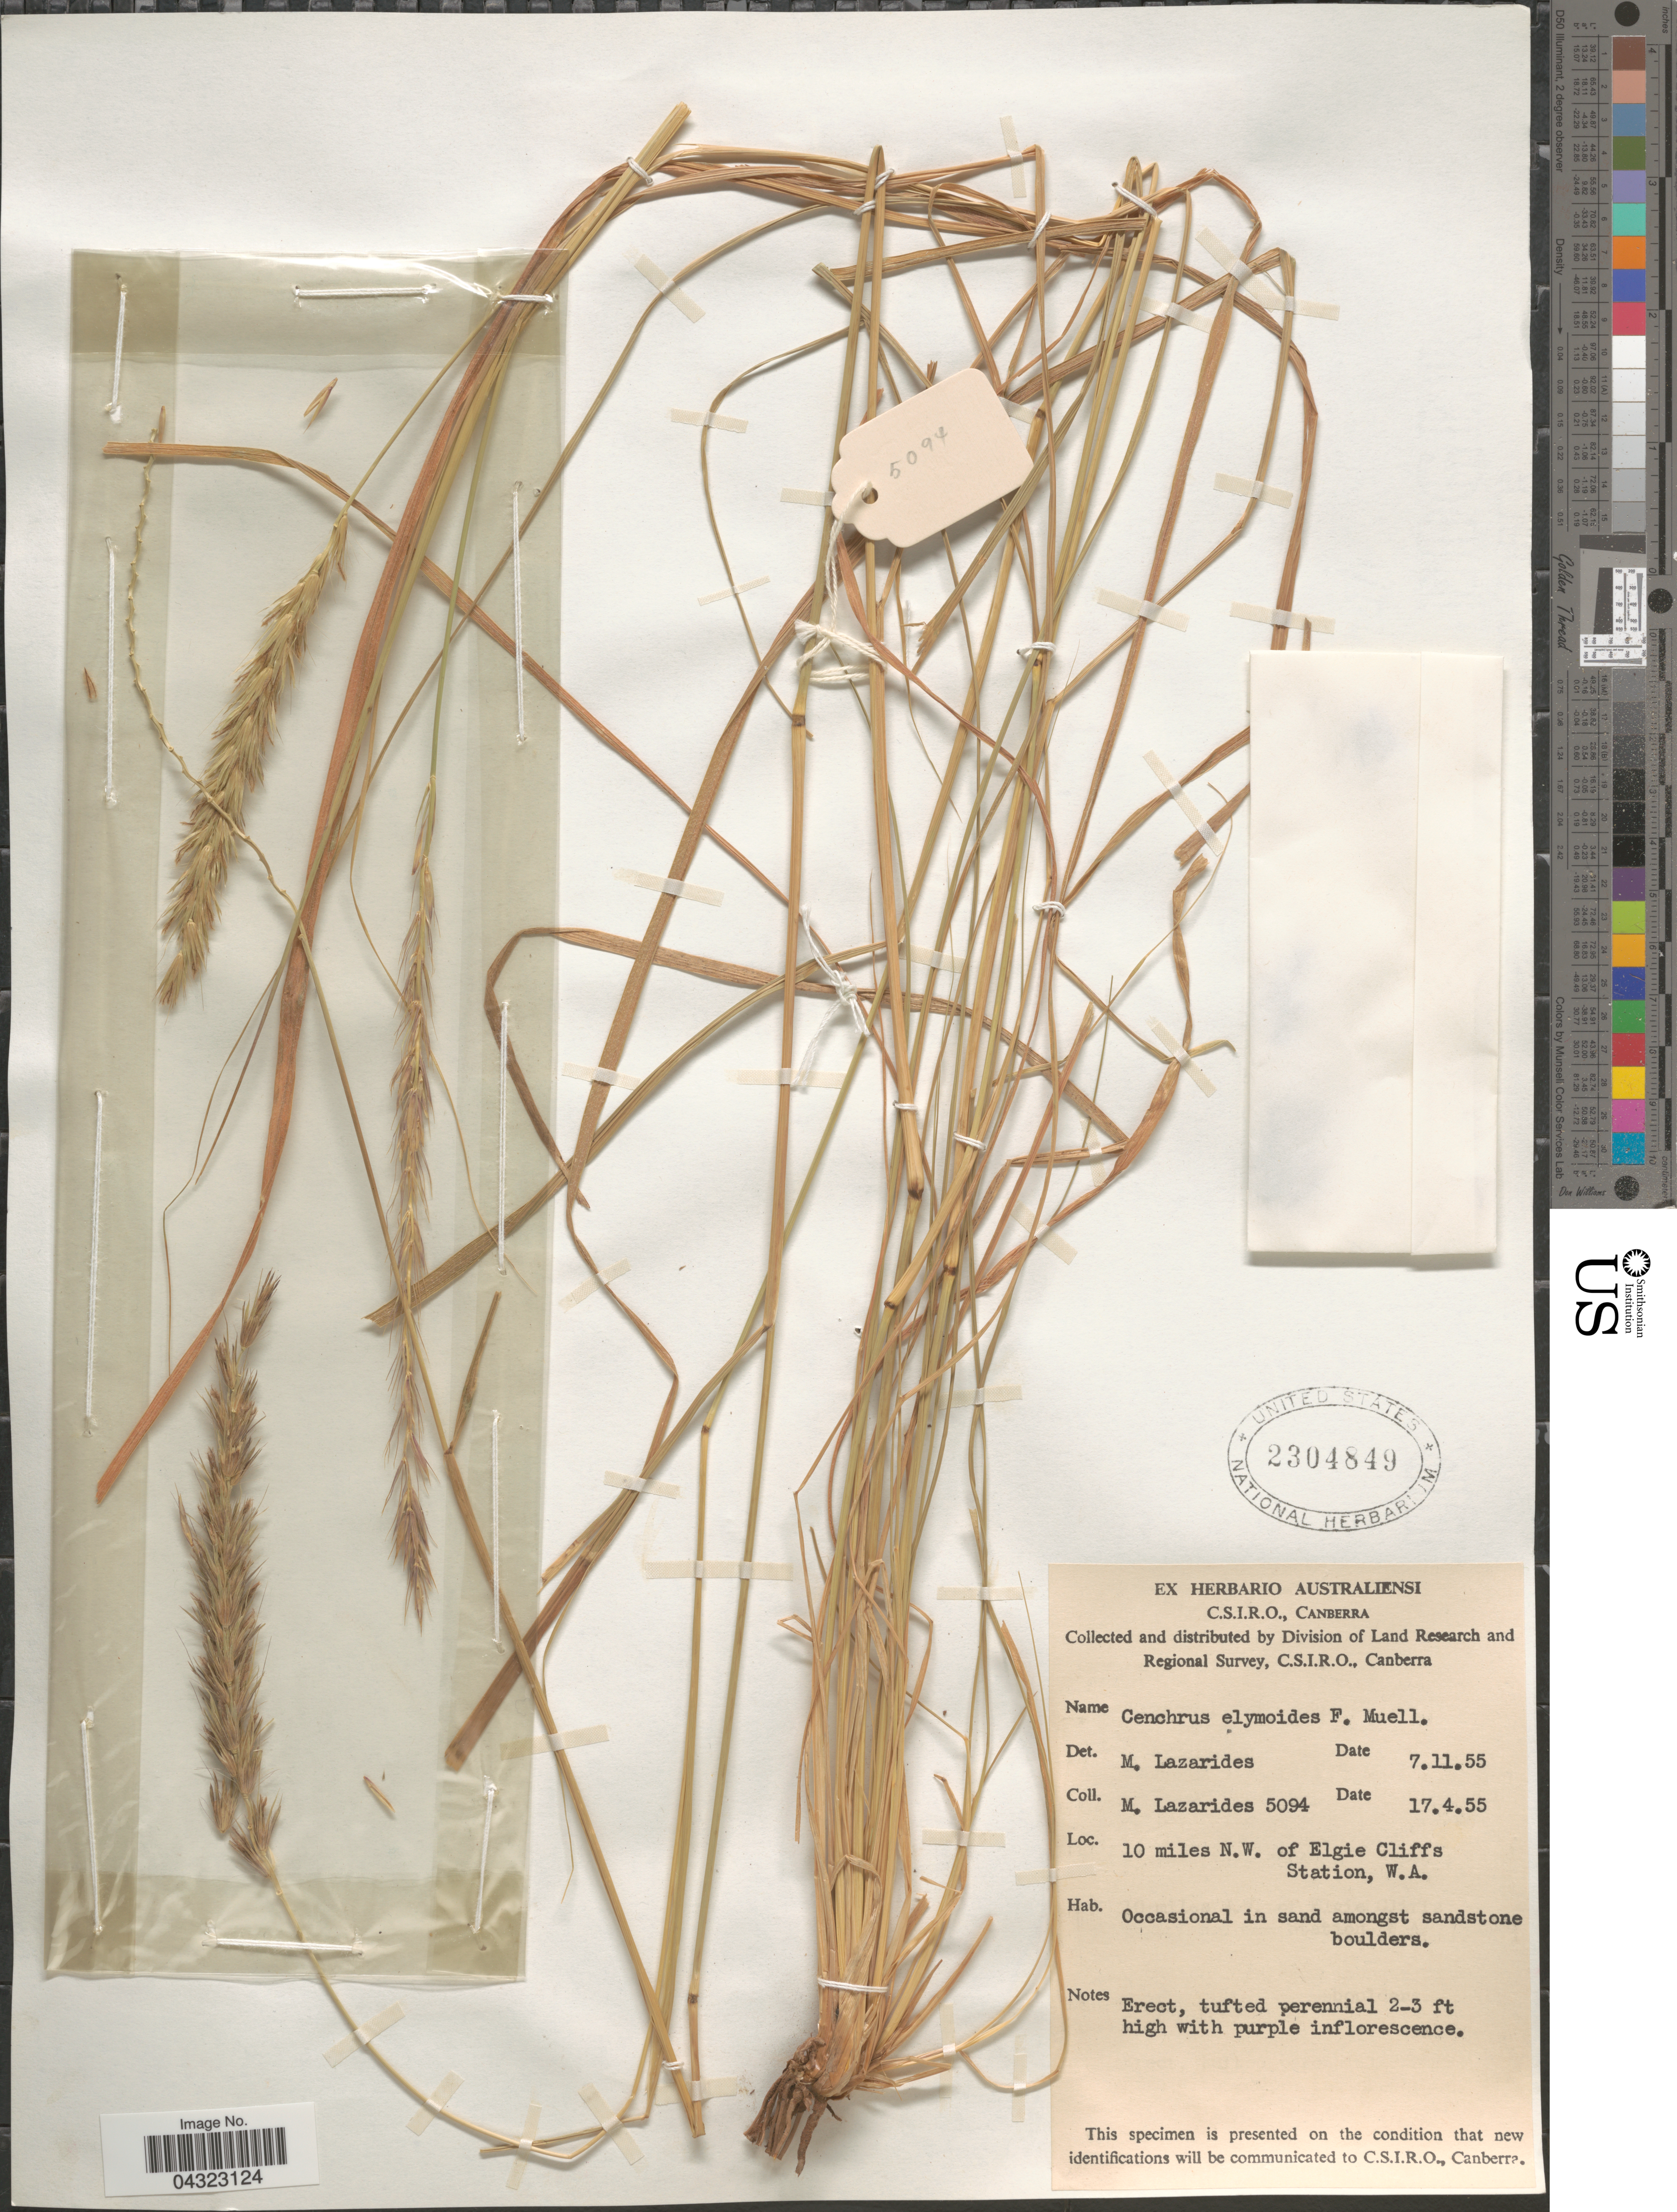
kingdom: Plantae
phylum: Tracheophyta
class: Liliopsida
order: Poales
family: Poaceae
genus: Cenchrus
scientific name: Cenchrus elymoides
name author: F. Muell.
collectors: M. Lazarides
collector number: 5094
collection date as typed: Transcribed d/m/y: 17/4/55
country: Australia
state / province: Western Australia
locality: Division of Land Research and Regional Survey. 10 miles N. W. of Elgie Cliffs Station, W. A.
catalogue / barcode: US 2304849